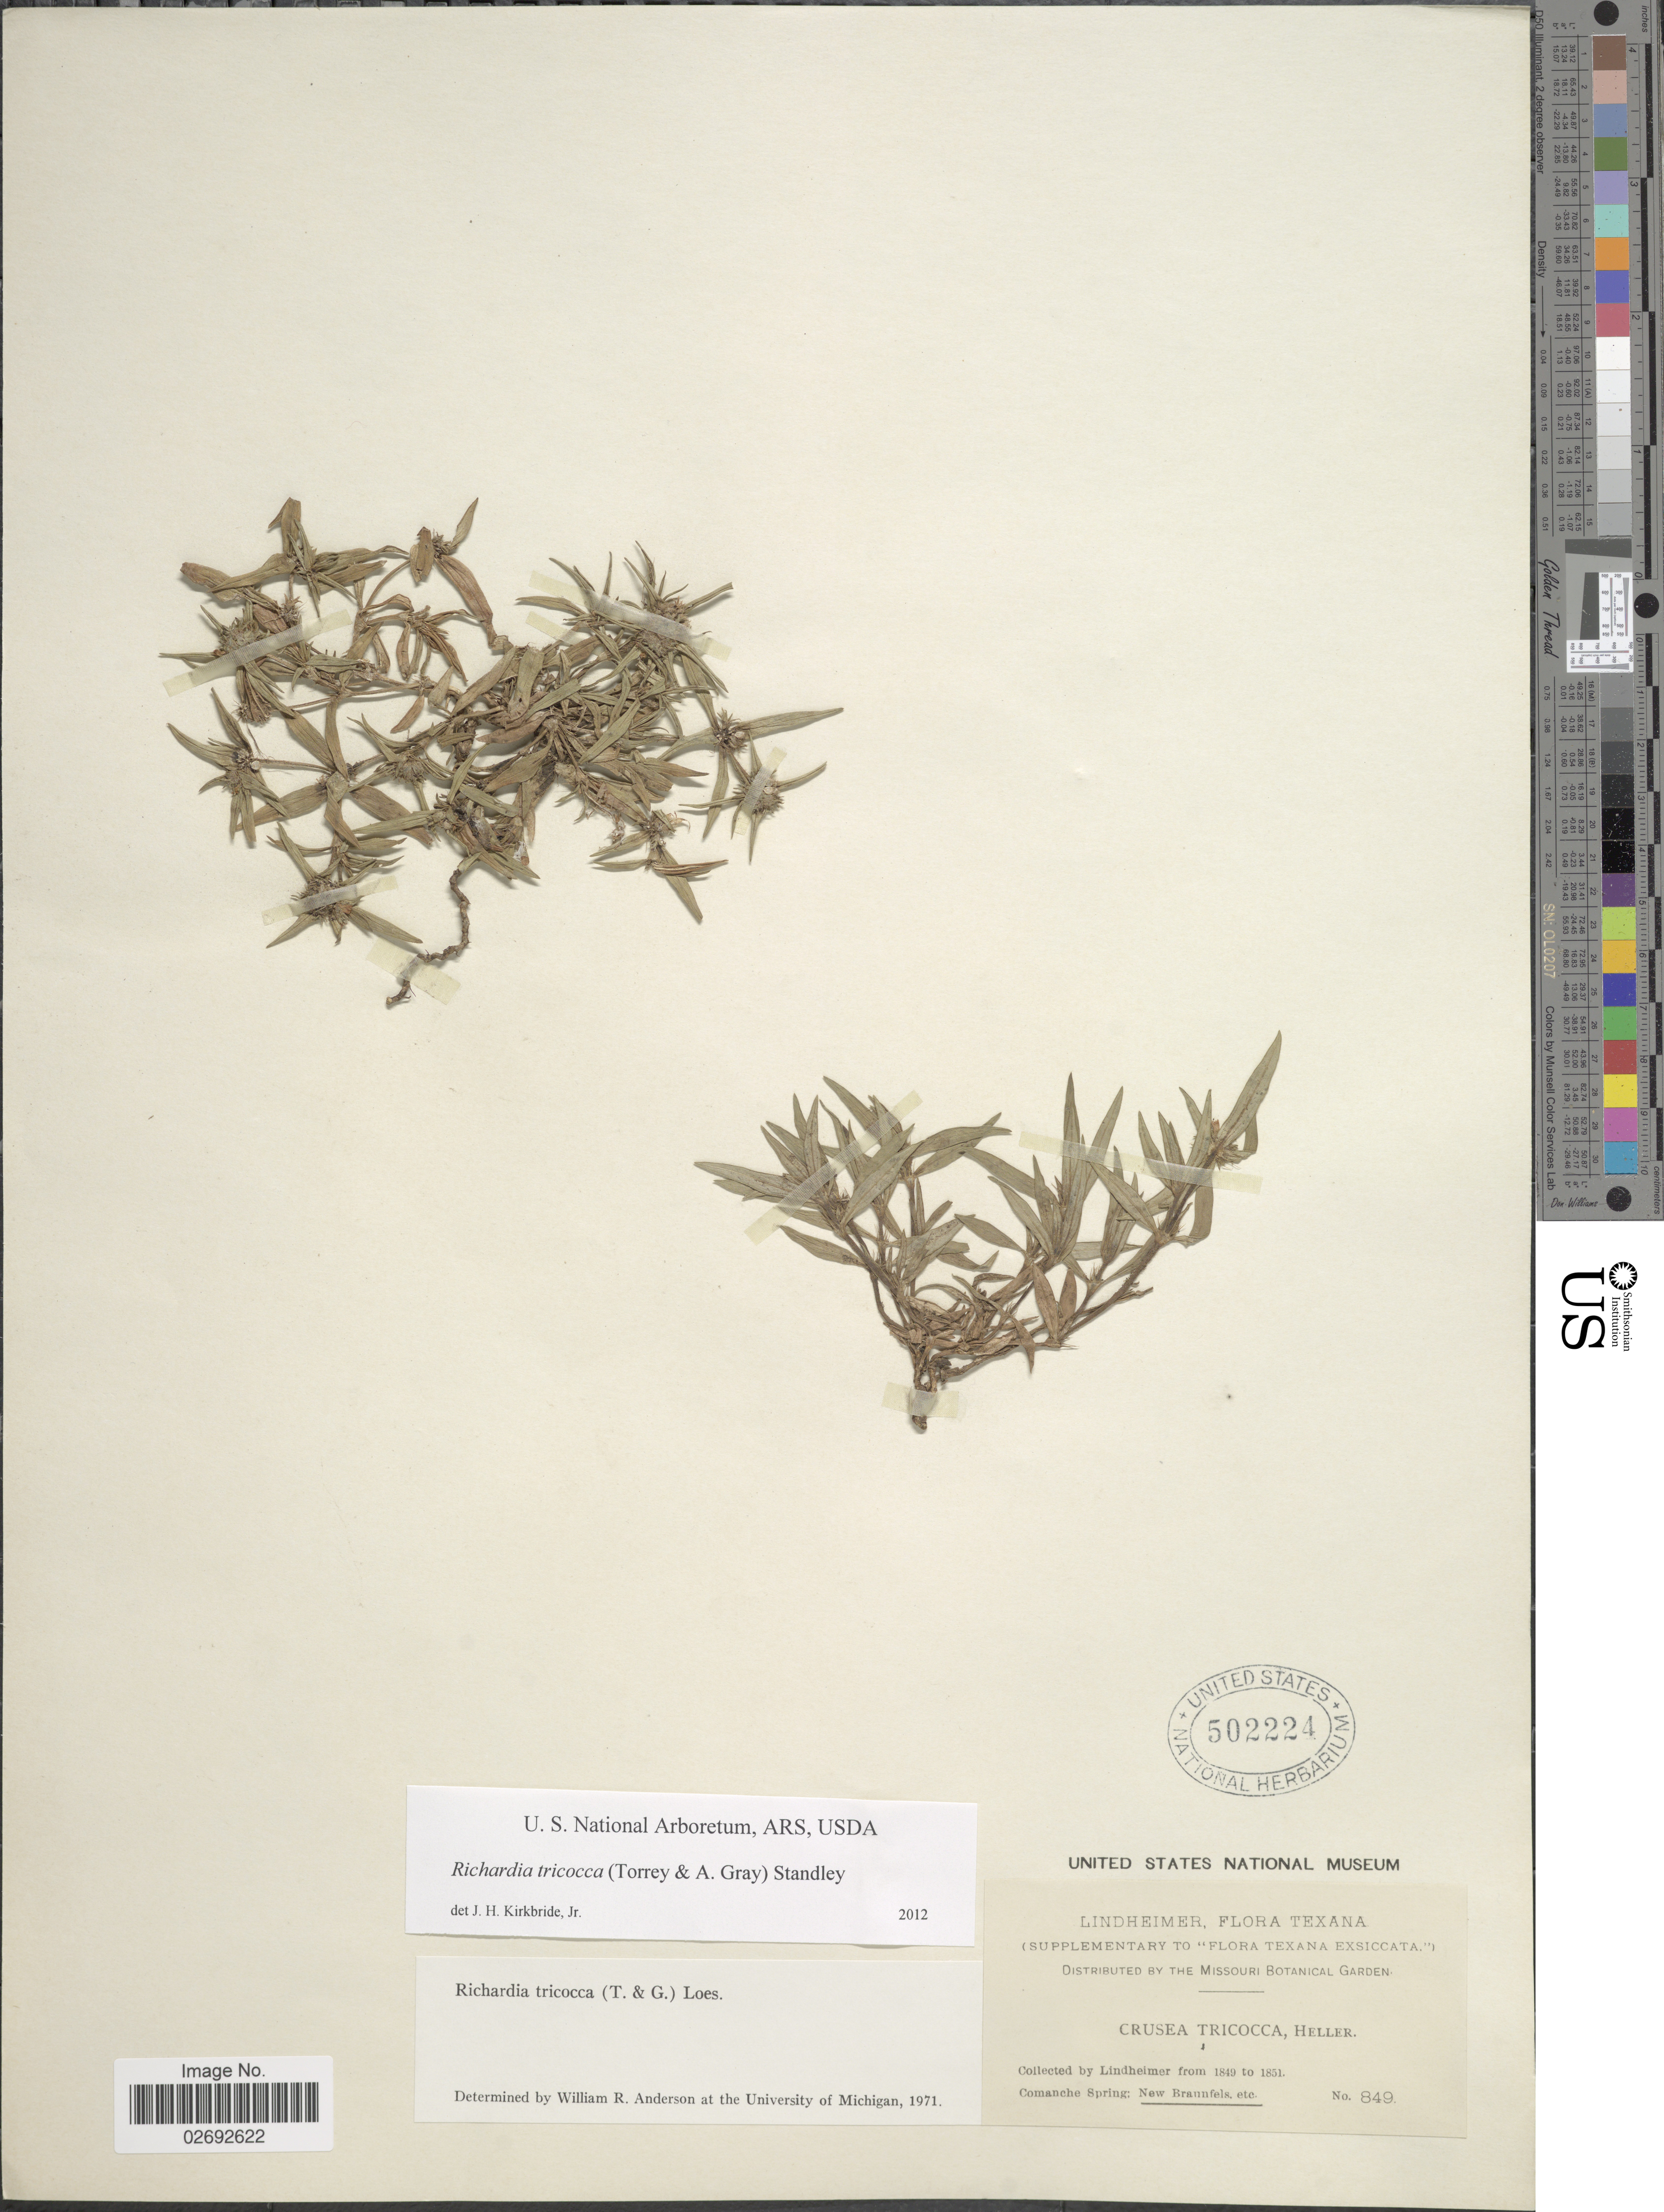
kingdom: Plantae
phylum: Tracheophyta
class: Magnoliopsida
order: Gentianales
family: Rubiaceae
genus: Richardia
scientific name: Richardia tricocca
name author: (Torr.) Standl.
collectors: -. Lindheimer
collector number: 849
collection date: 1849/1851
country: United States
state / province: Texas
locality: Comanche Spring: New Braunfels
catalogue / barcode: US 502224